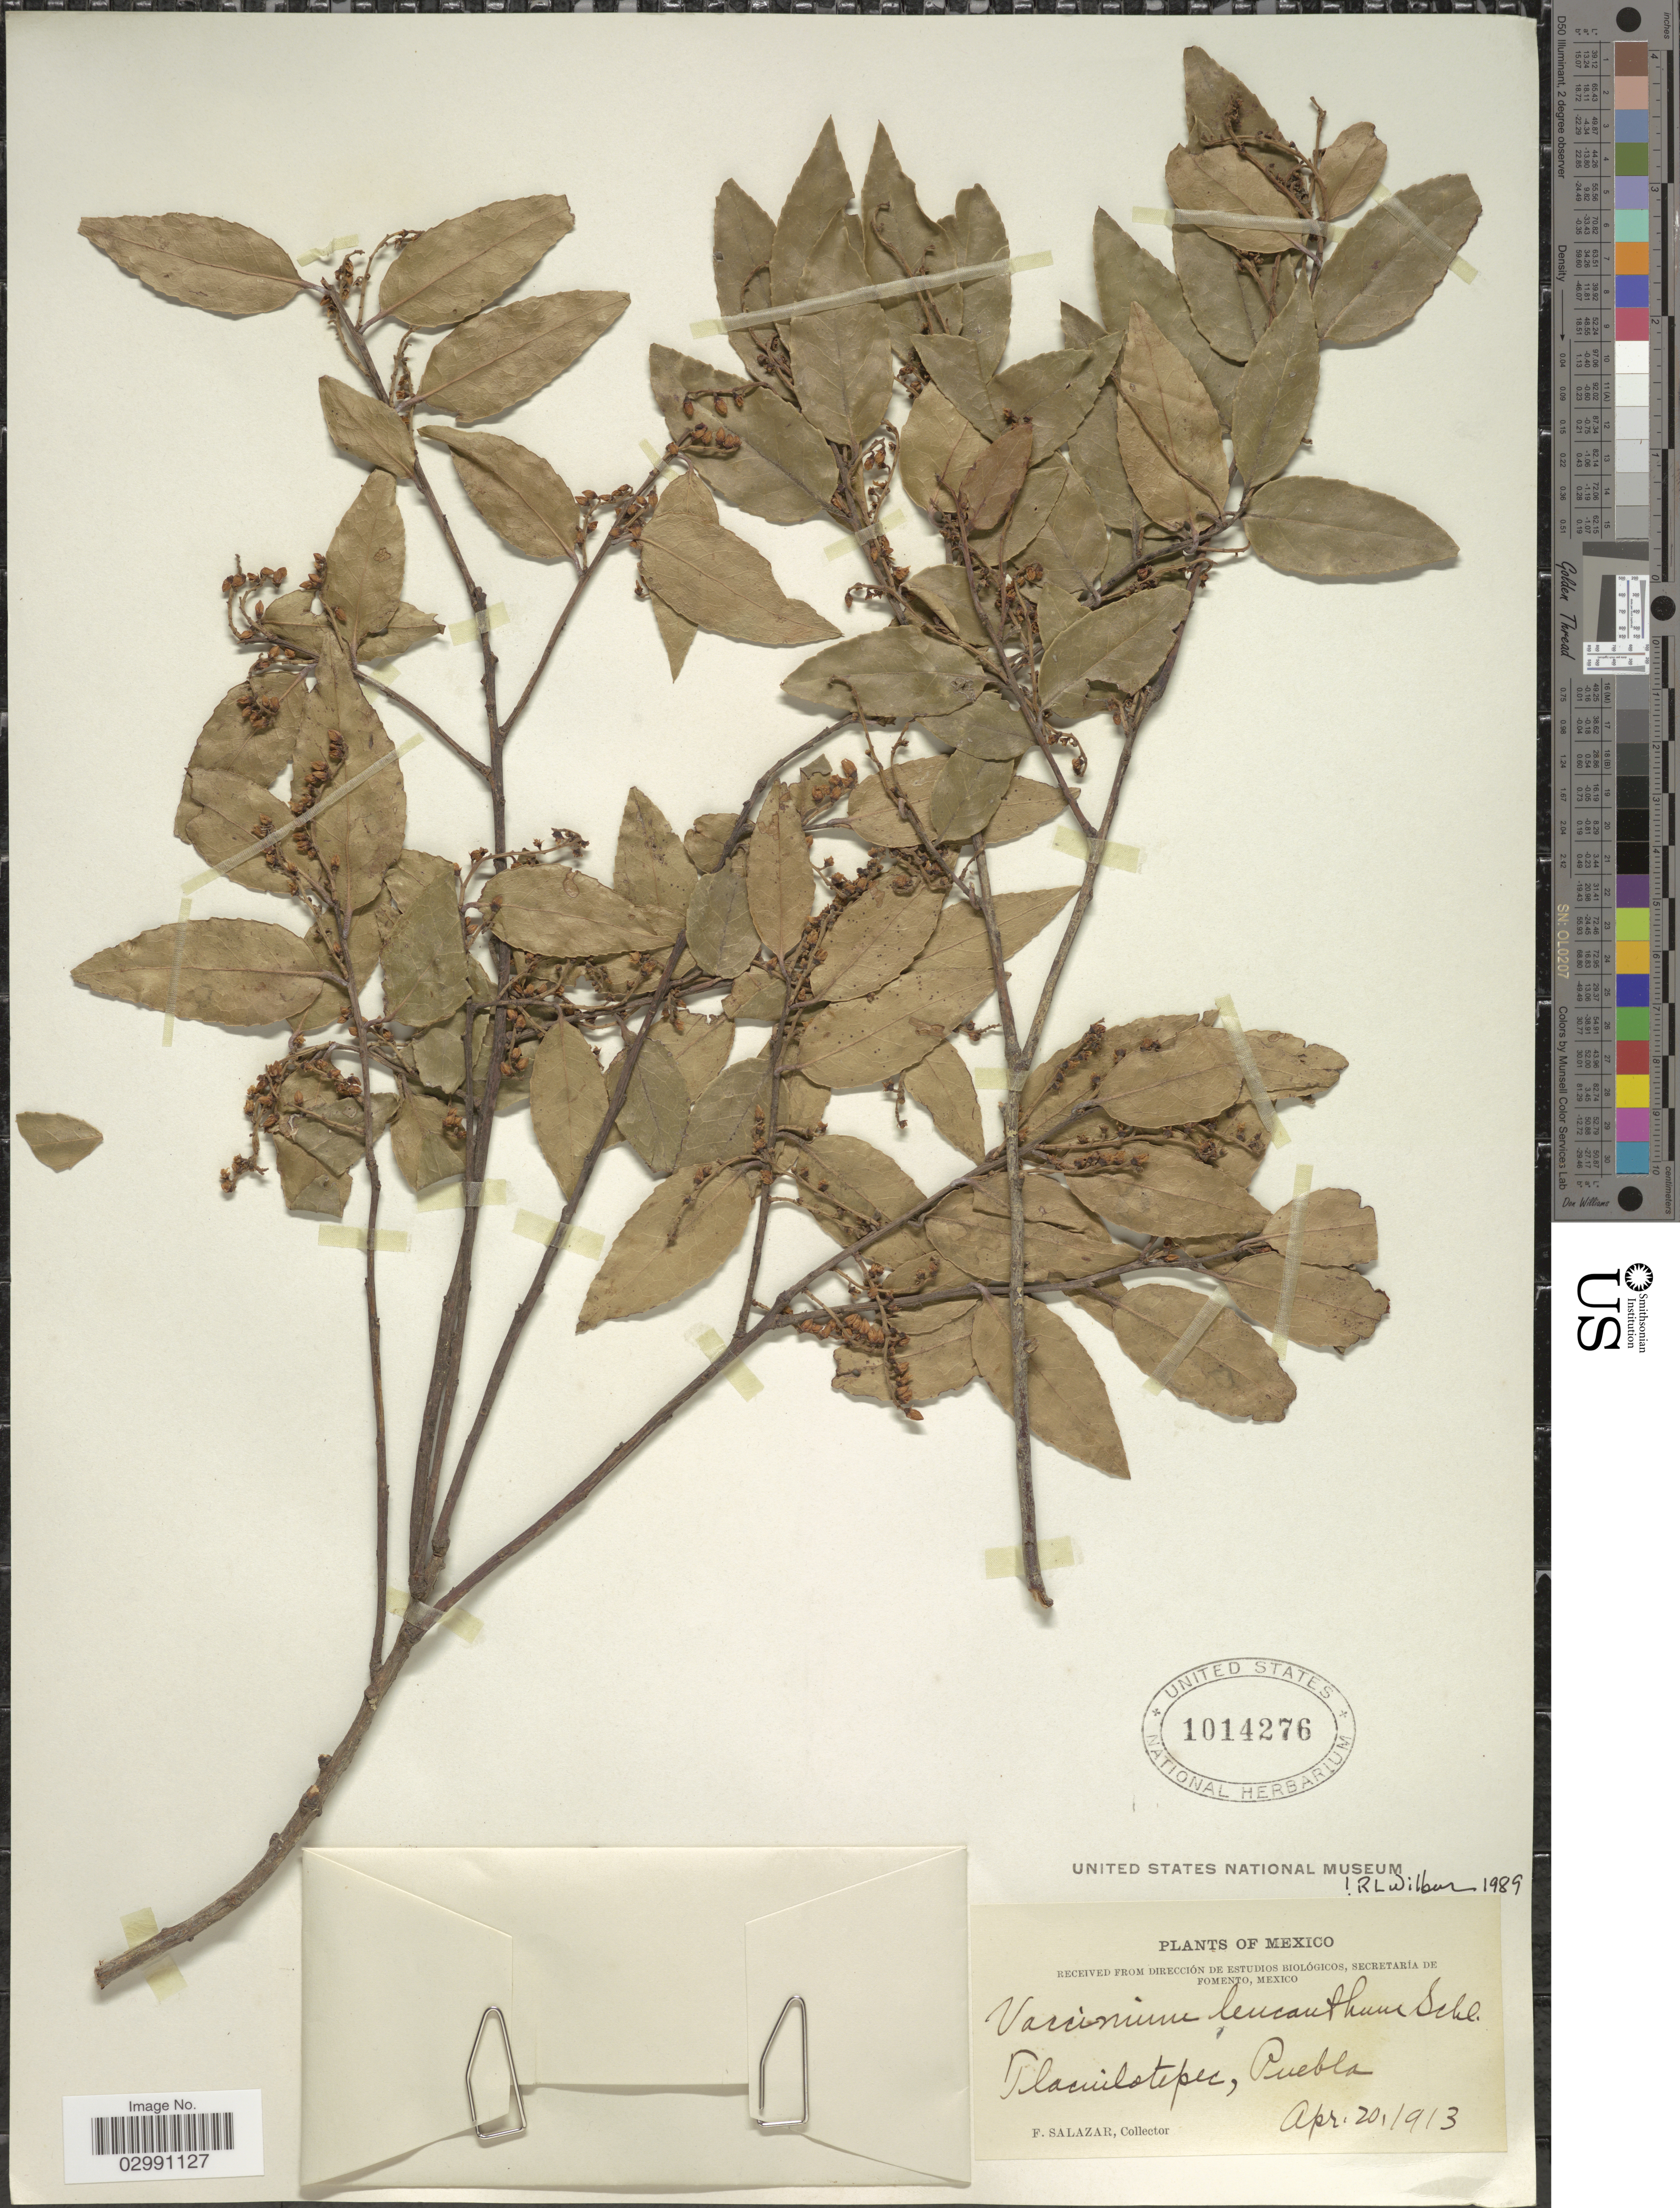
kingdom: Plantae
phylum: Tracheophyta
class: Magnoliopsida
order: Ericales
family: Ericaceae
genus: Vaccinium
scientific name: Vaccinium leucanthum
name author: Schltdl.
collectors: F. Salazar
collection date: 1913-04-20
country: Mexico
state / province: Puebla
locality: Tlacuilotepec.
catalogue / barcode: US 1014276